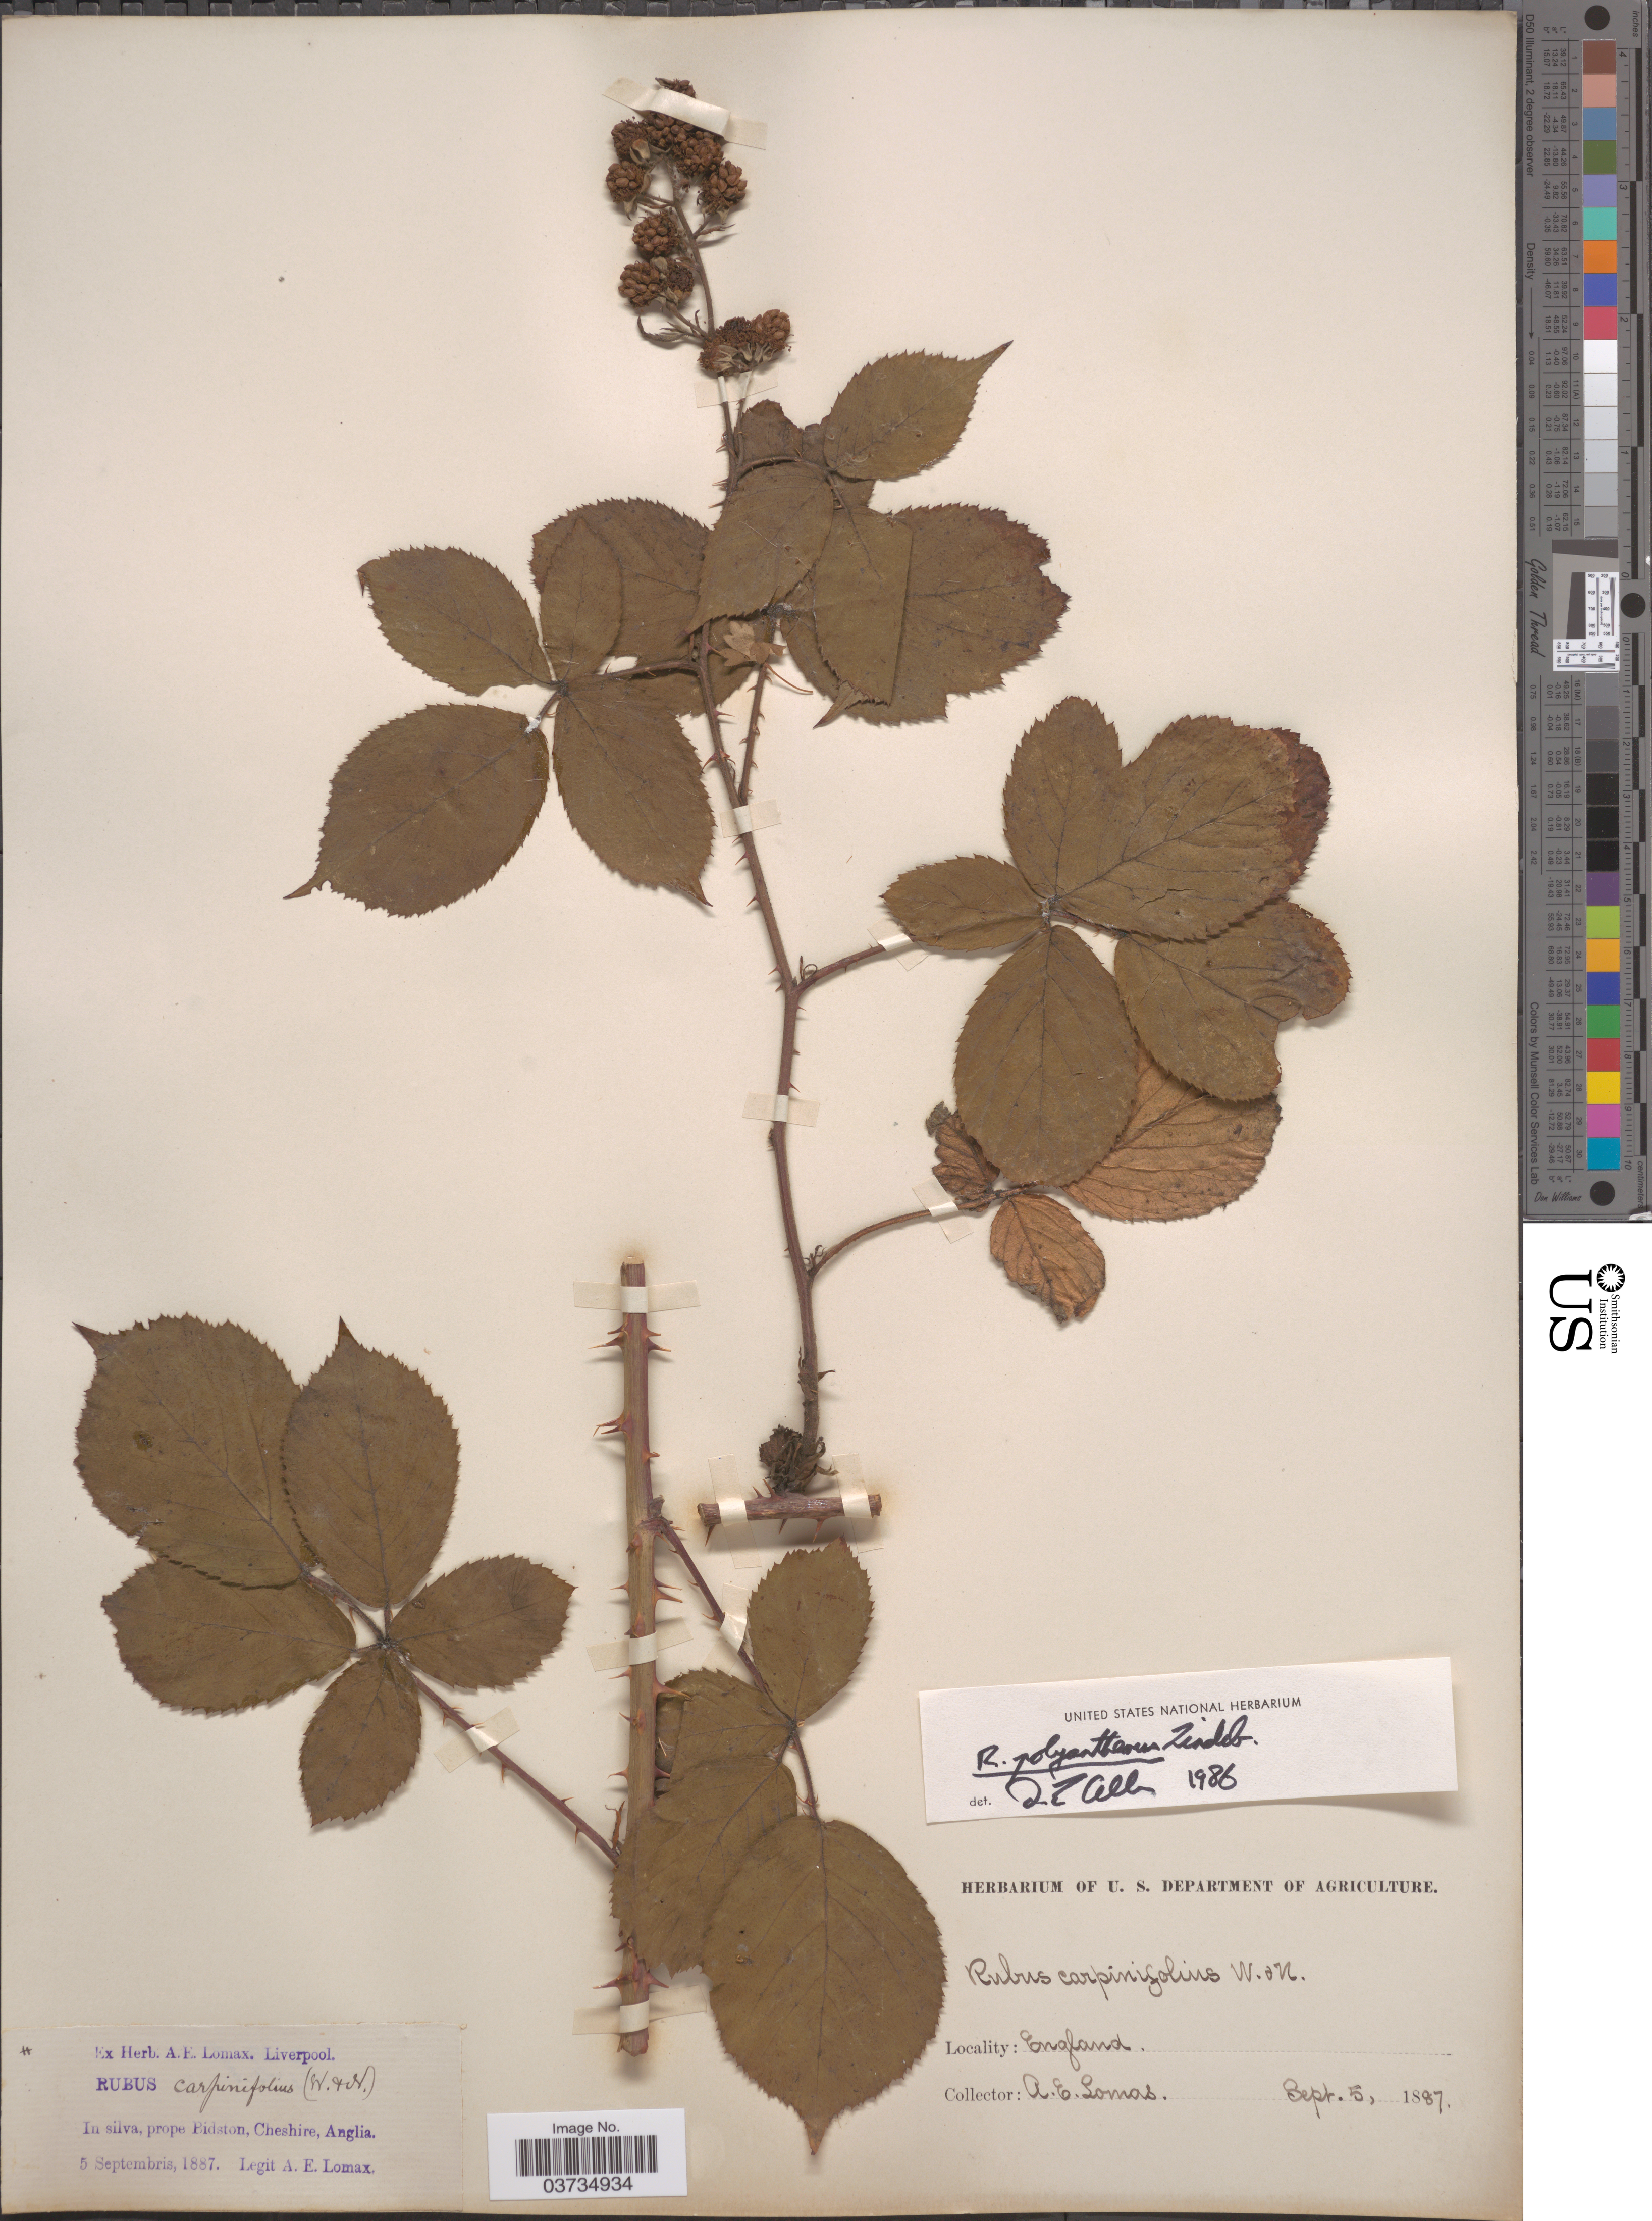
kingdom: Plantae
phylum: Tracheophyta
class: Magnoliopsida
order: Rosales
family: Rosaceae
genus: Rubus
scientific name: Rubus polyanthemus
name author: Lindeb.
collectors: A. Lomax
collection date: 1887-09-05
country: United Kingdom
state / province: England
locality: In silva, prope Bidston, Cheshire, Anglia.